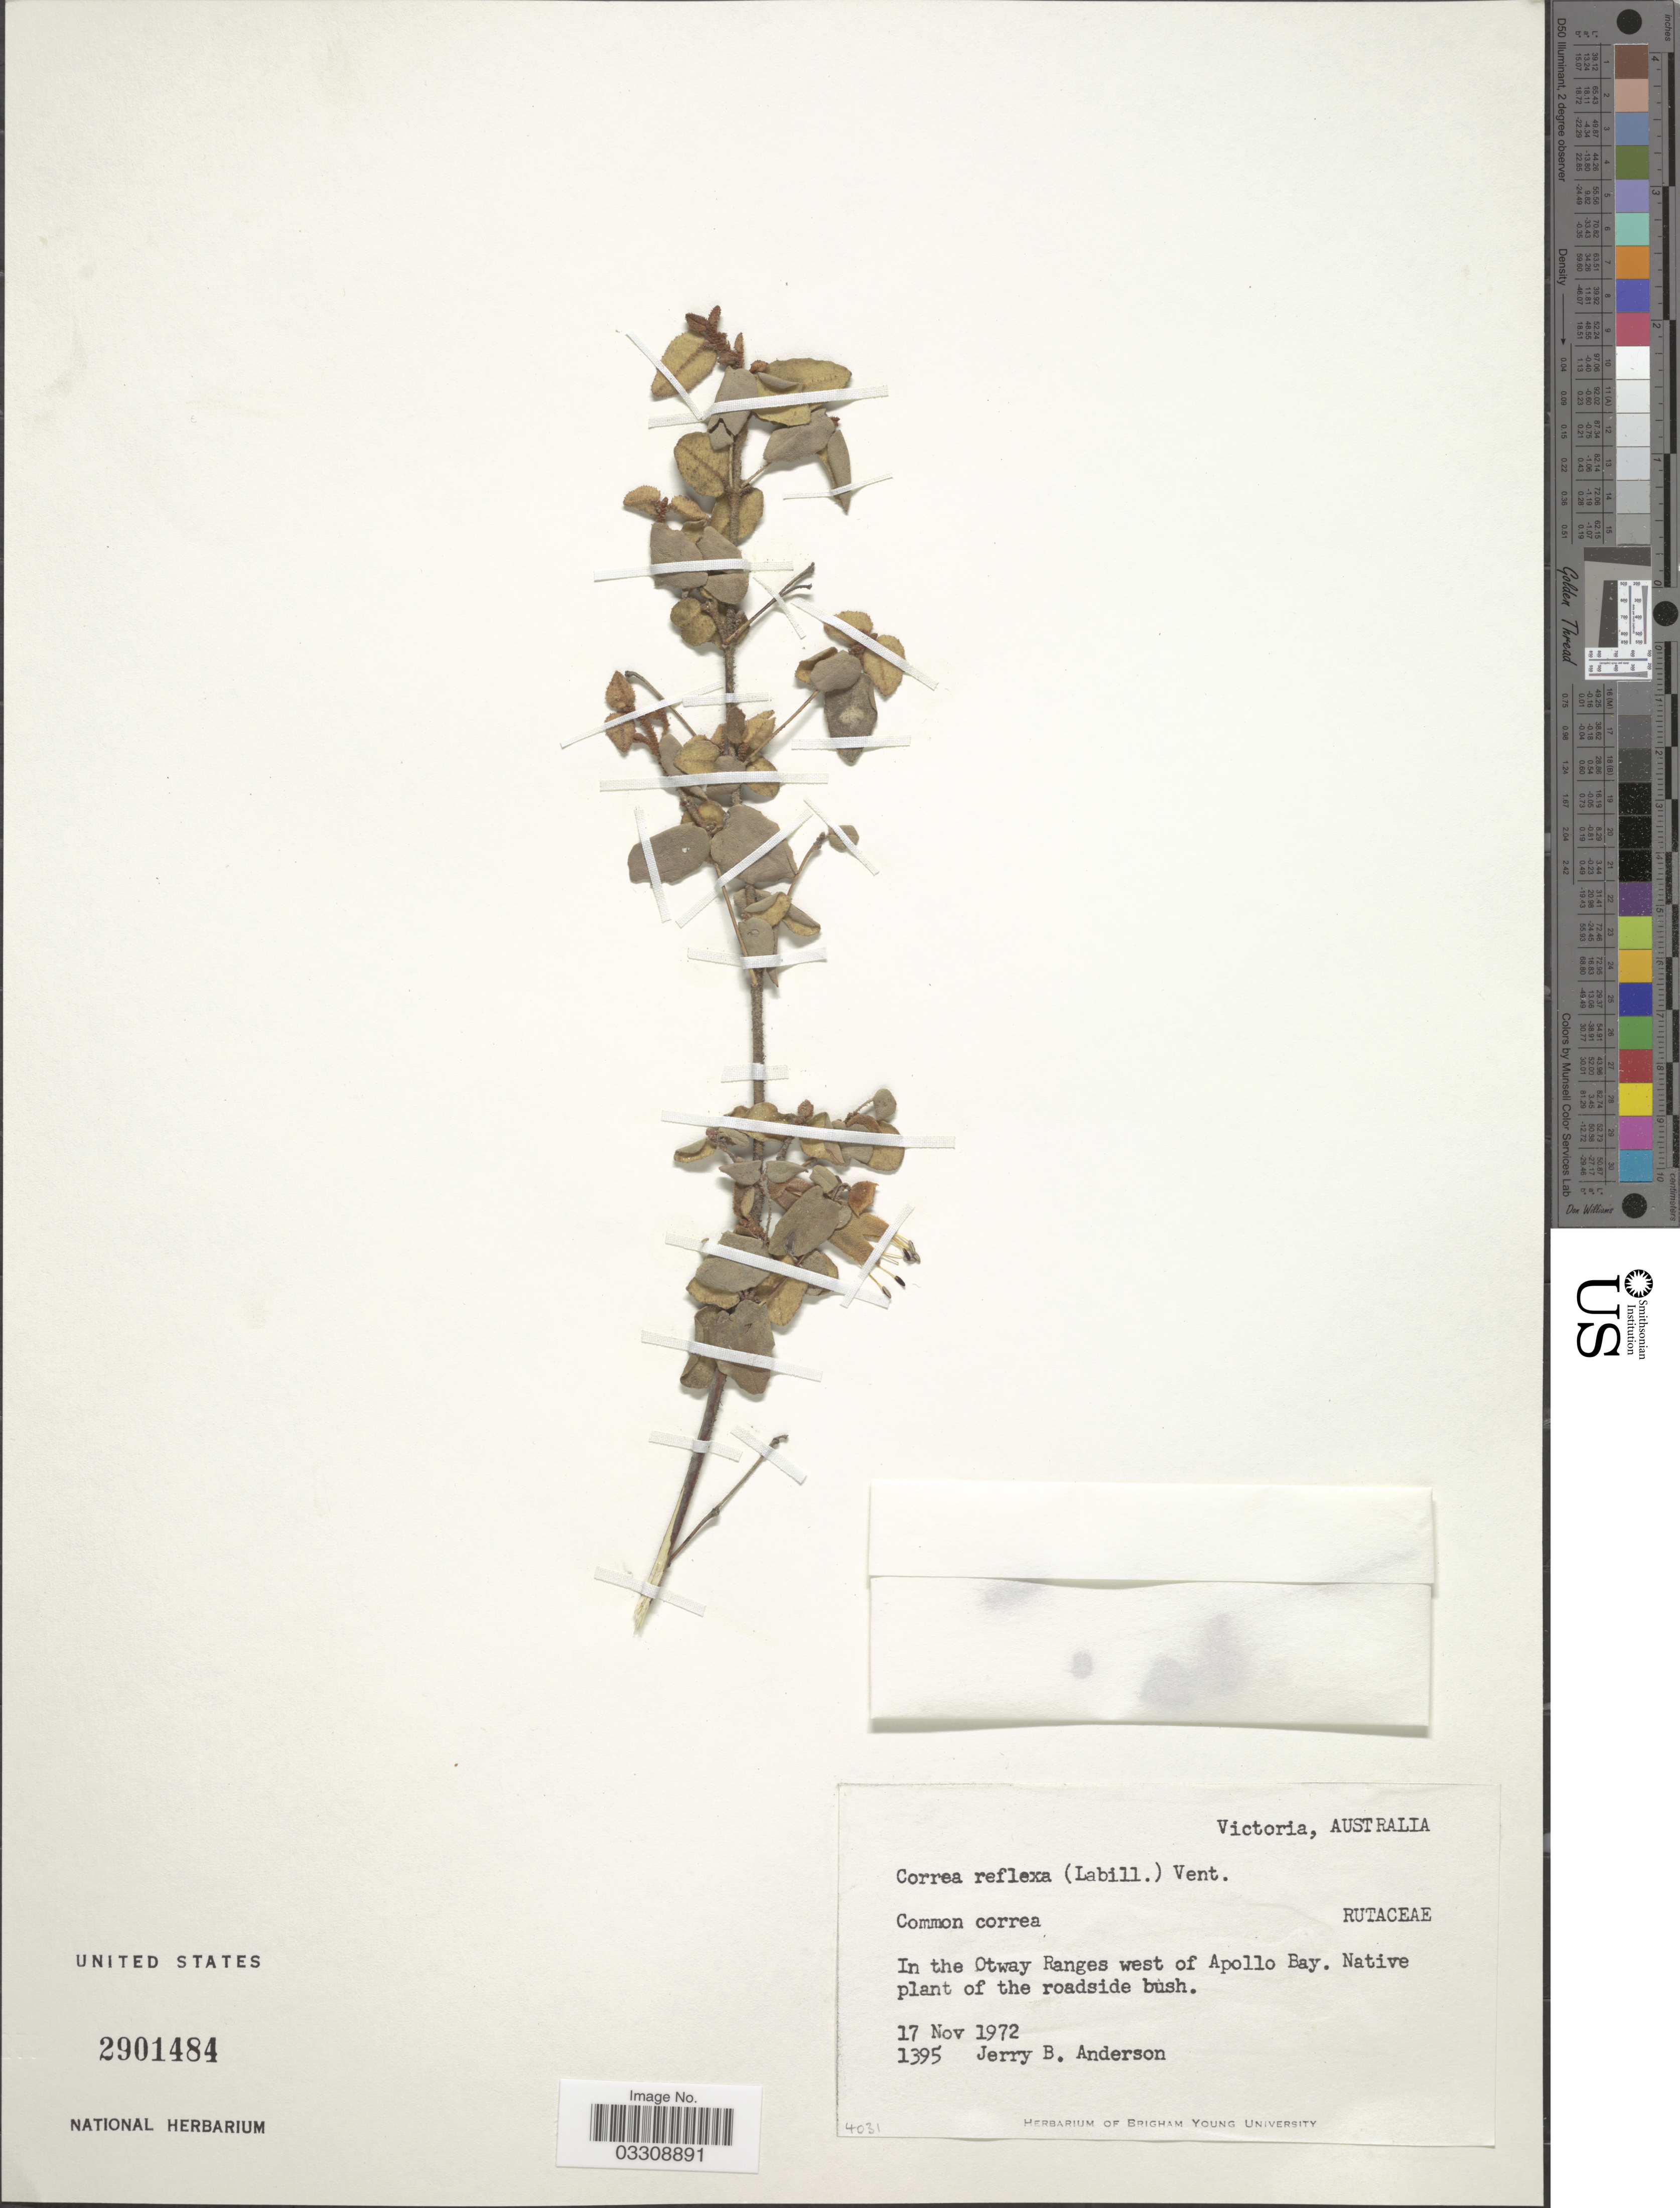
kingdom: Plantae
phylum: Tracheophyta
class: Magnoliopsida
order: Sapindales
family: Rutaceae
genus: Correa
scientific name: Correa reflexa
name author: (Labill.) Vent.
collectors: J. B. Anderson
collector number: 1395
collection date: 1972-11-17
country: Australia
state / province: Victoria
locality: Victoria - In the Otway Ranges west of Apollo Bay.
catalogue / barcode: US 2901484